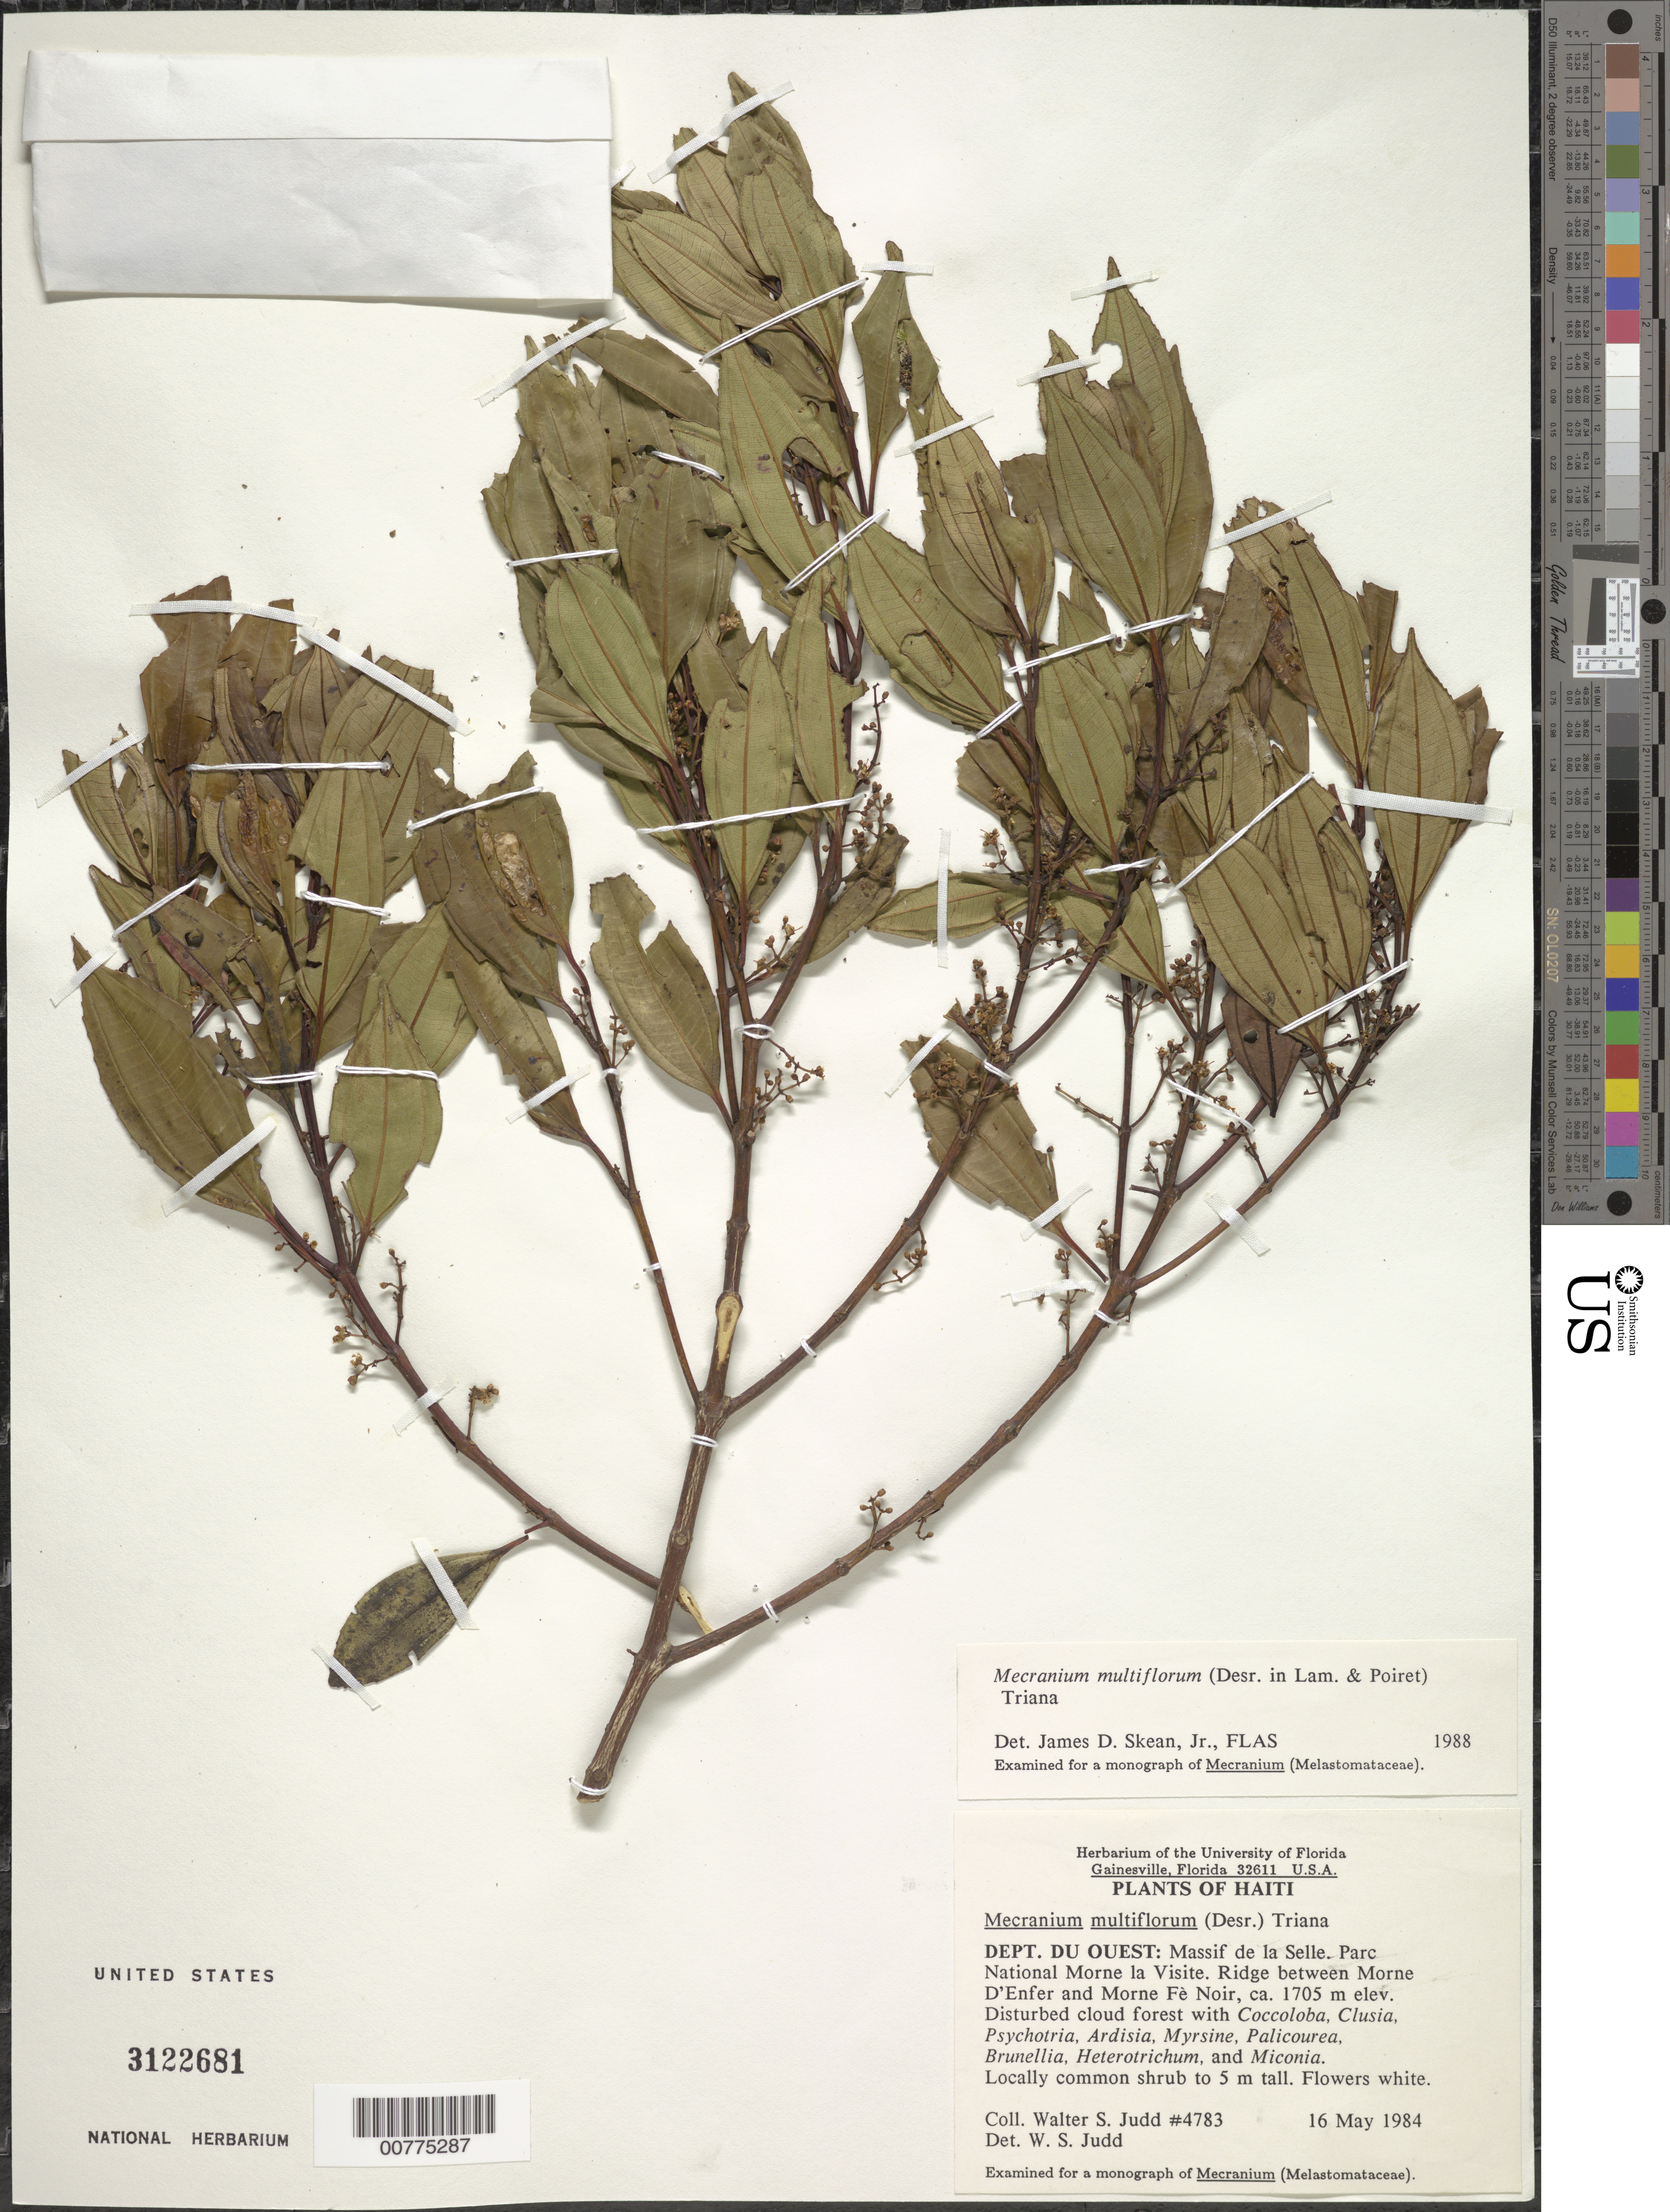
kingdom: Plantae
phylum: Tracheophyta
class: Magnoliopsida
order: Myrtales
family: Melastomataceae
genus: Mecranium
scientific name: Mecranium multiflorum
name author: (Desr.) Triana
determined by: Skean, J. D., Jr.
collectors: W. S. Judd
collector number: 4783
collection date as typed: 16 May 1984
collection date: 1984-05-16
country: Haiti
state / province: Ouest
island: Hispaniola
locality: Massif de la Selle, Parc National Morne La Visite, ridge between Morne D'Enfer and Morne Fè Noir.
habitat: Disturbed cloud forest with Coccoloba, Clusia, Psychotria, Ardisia, Myrsine, Palicourea, Brunellia, Heterotrichum, etc.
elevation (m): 1705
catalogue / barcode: US 3122681